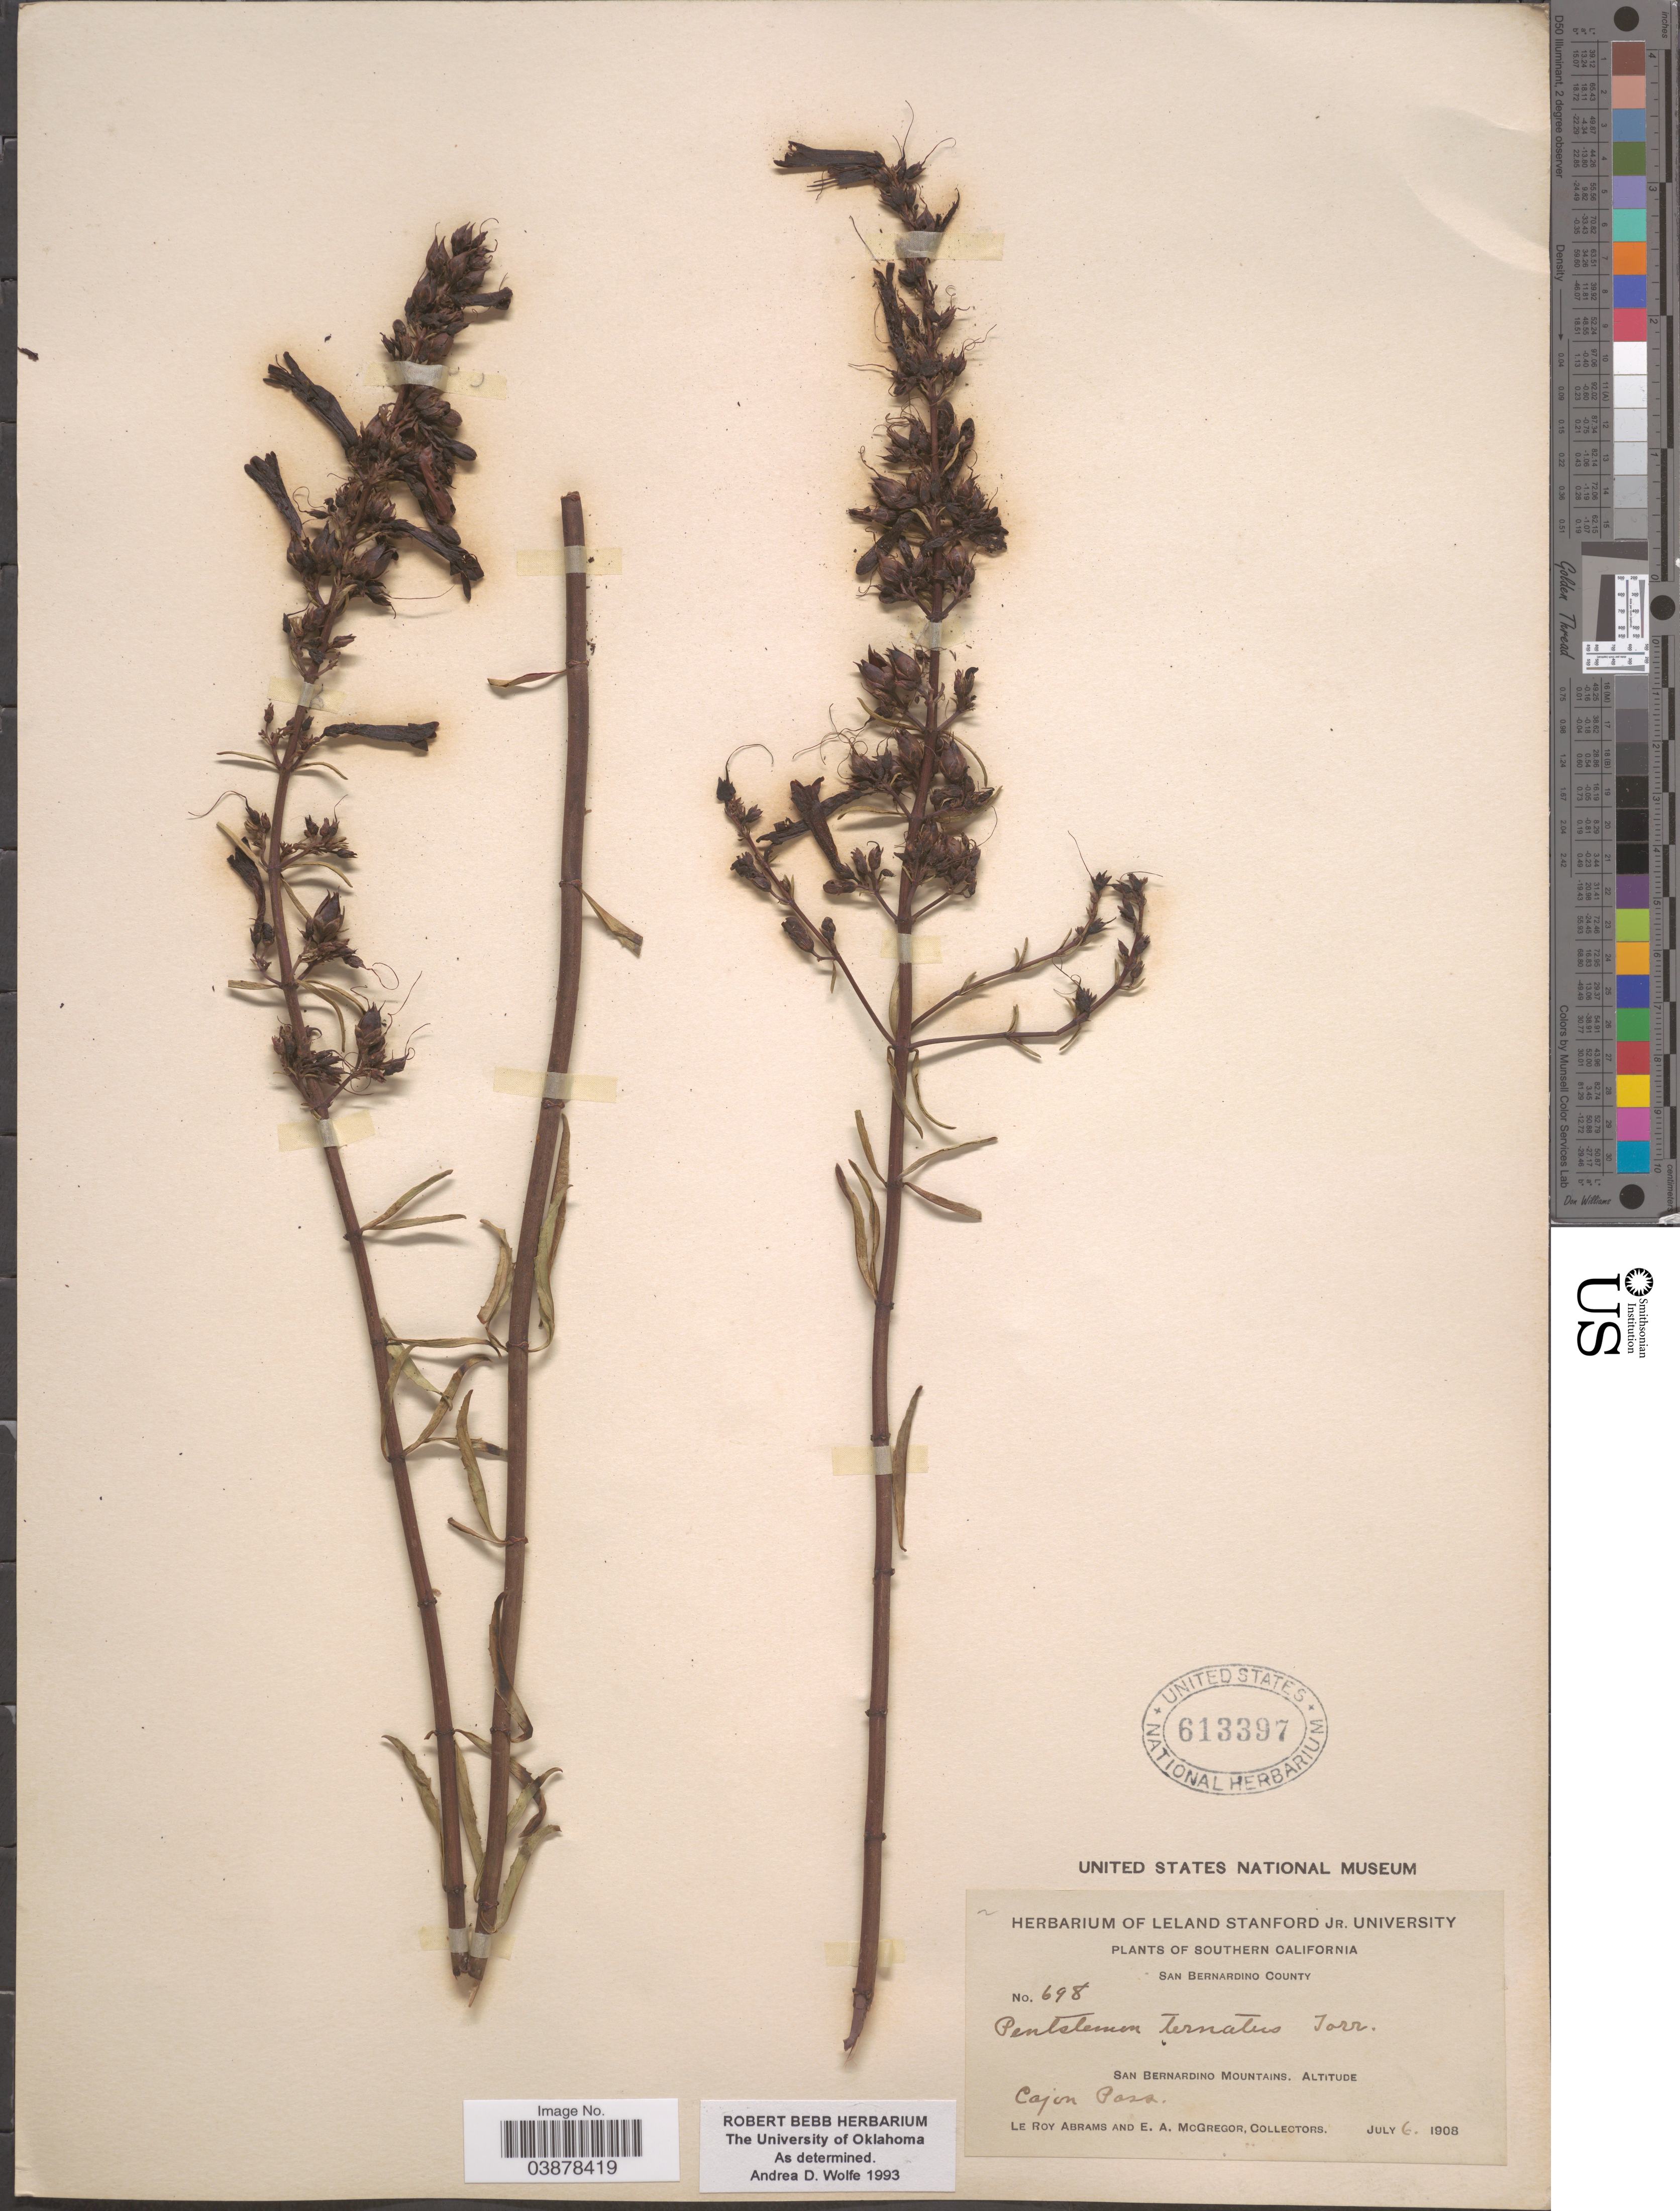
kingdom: Plantae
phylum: Tracheophyta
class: Magnoliopsida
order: Lamiales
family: Plantaginaceae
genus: Penstemon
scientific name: Penstemon ternatus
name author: Torr. ex A. Gray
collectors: L. Abrams & E. A. McGregor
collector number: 698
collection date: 1908-07-06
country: United States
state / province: California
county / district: San Bernardino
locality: Southern California. San Bernardino County. San Bernardino Mountains. Cajon Pass.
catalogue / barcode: US 613397